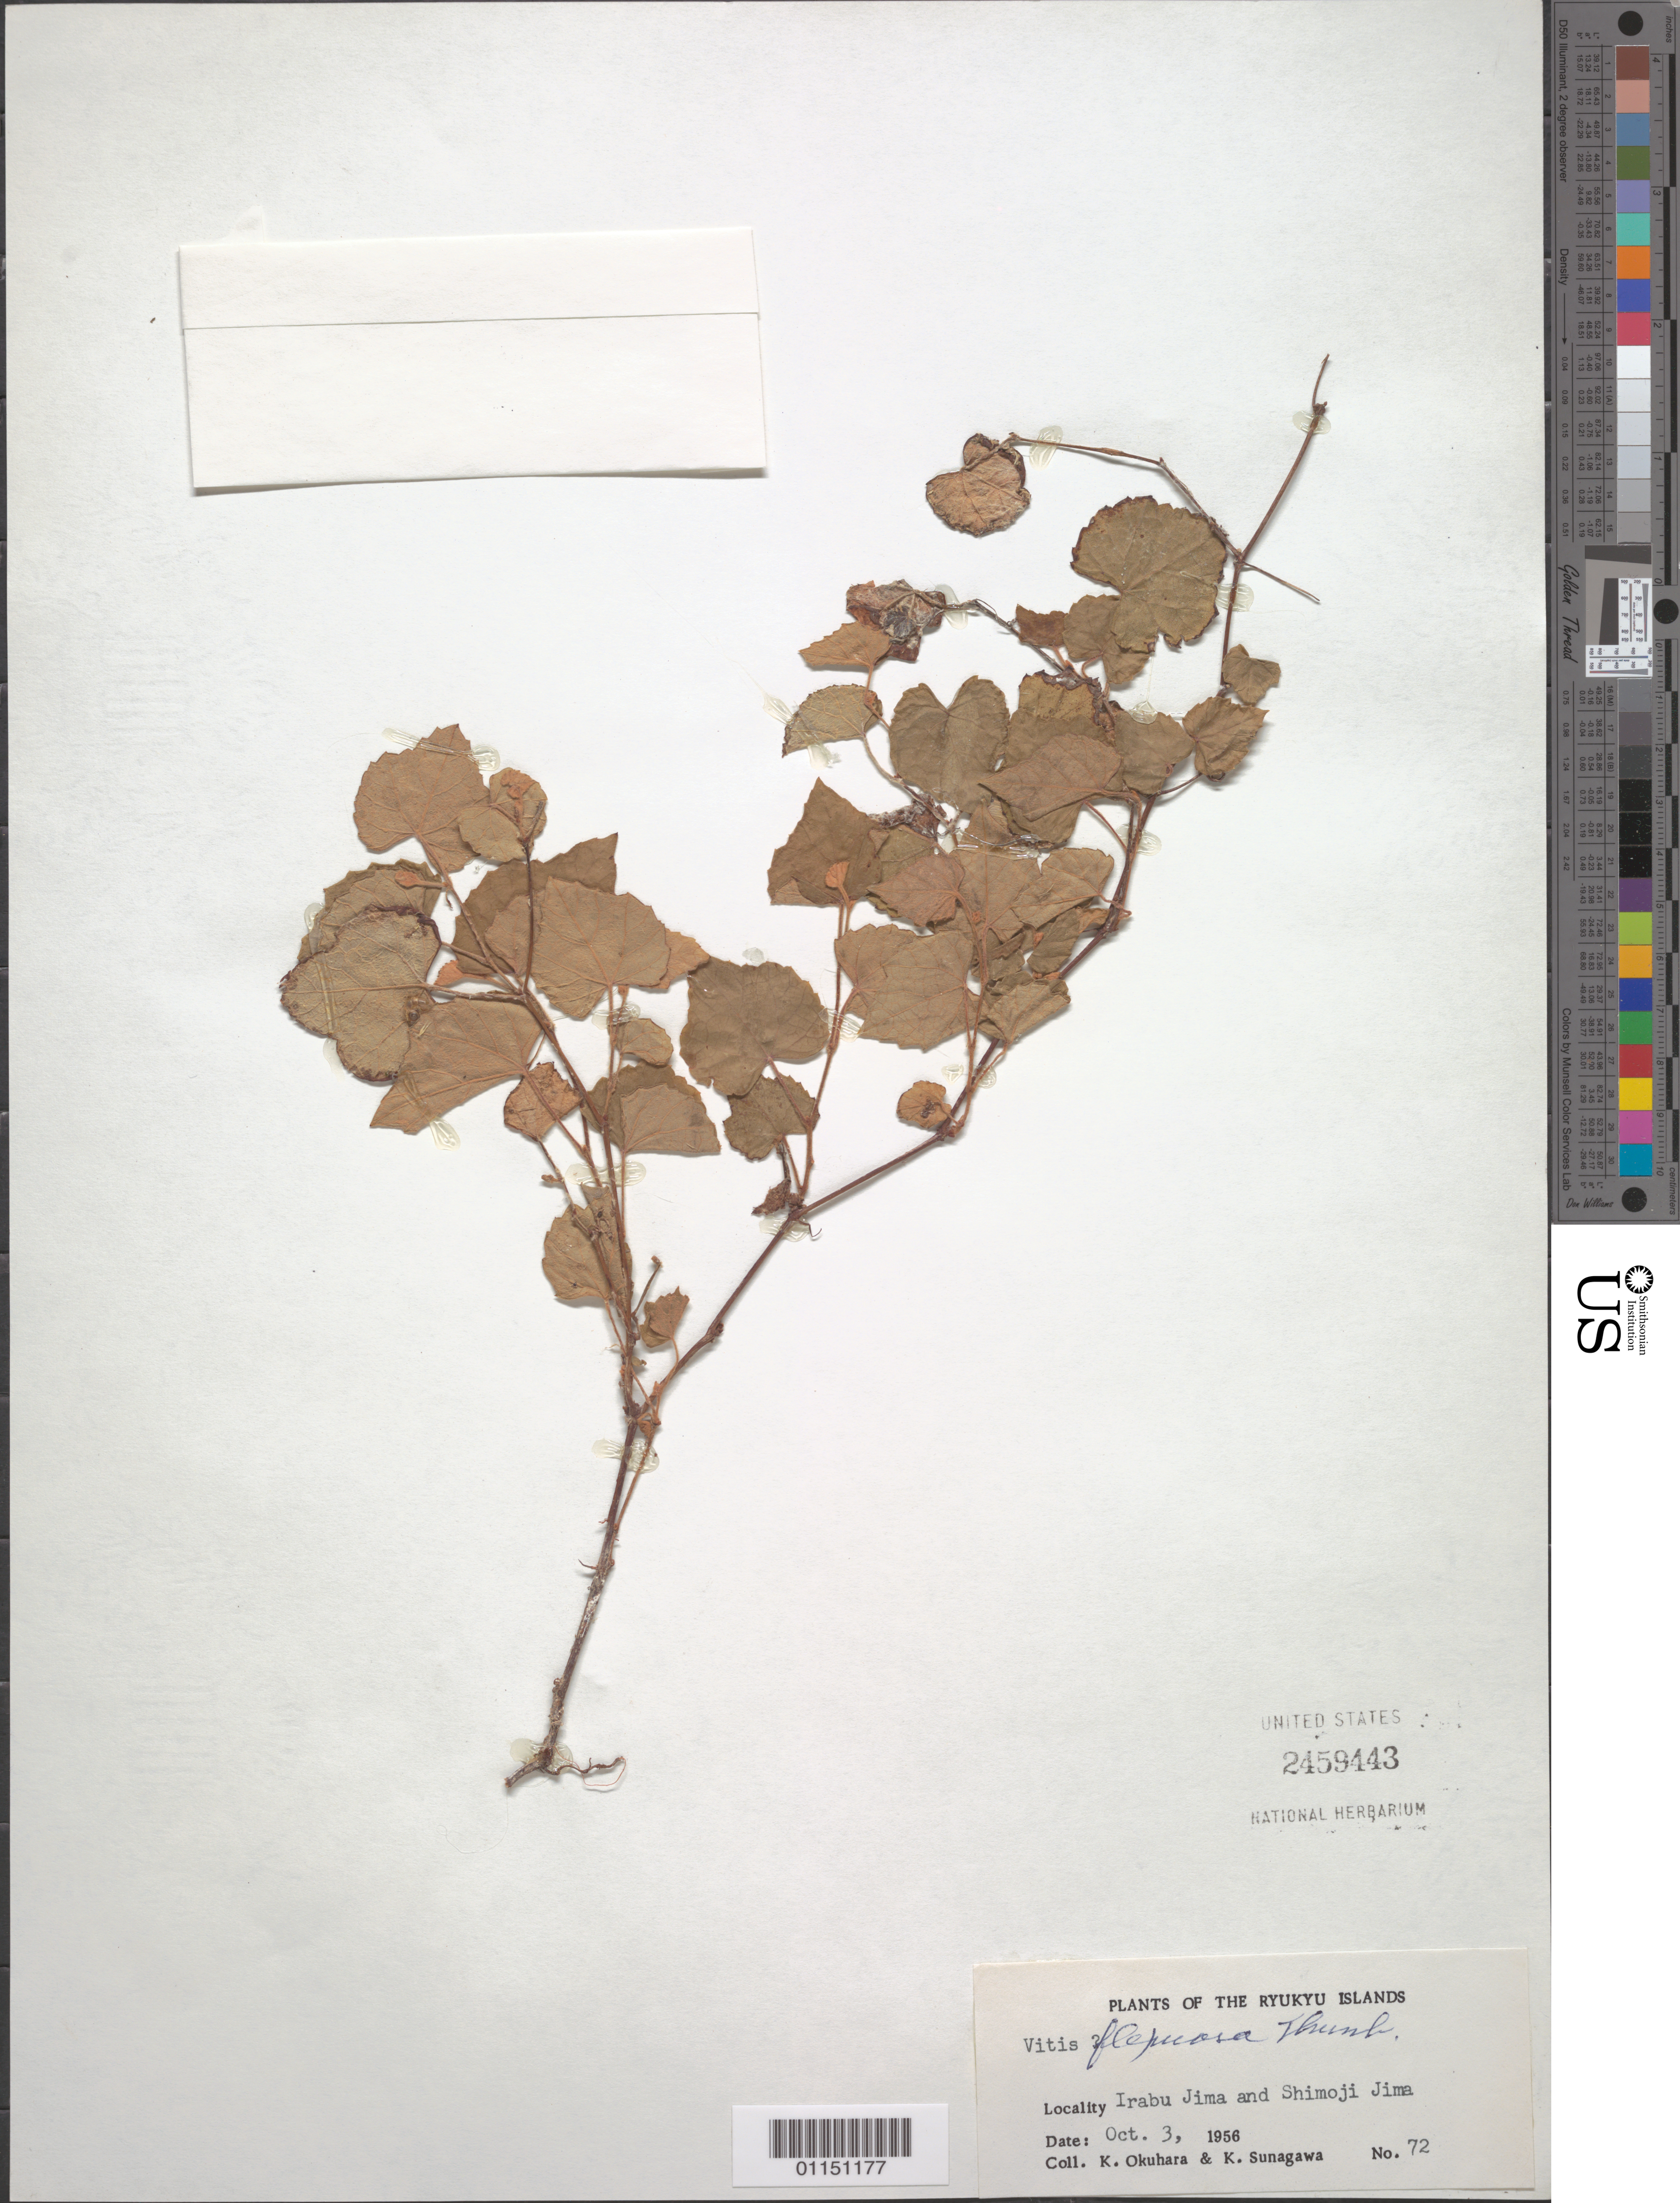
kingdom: Plantae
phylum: Tracheophyta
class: Magnoliopsida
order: Vitales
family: Vitaceae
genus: Vitis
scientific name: Vitis flexuosa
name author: Thunb.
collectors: K. Okuhara & K. Sunagawa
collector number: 72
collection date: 1956-10-03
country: Japan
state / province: Okinawa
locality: Ryukyu Island. Irabu Jima and Shimoji Jima.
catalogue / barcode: US 2459443